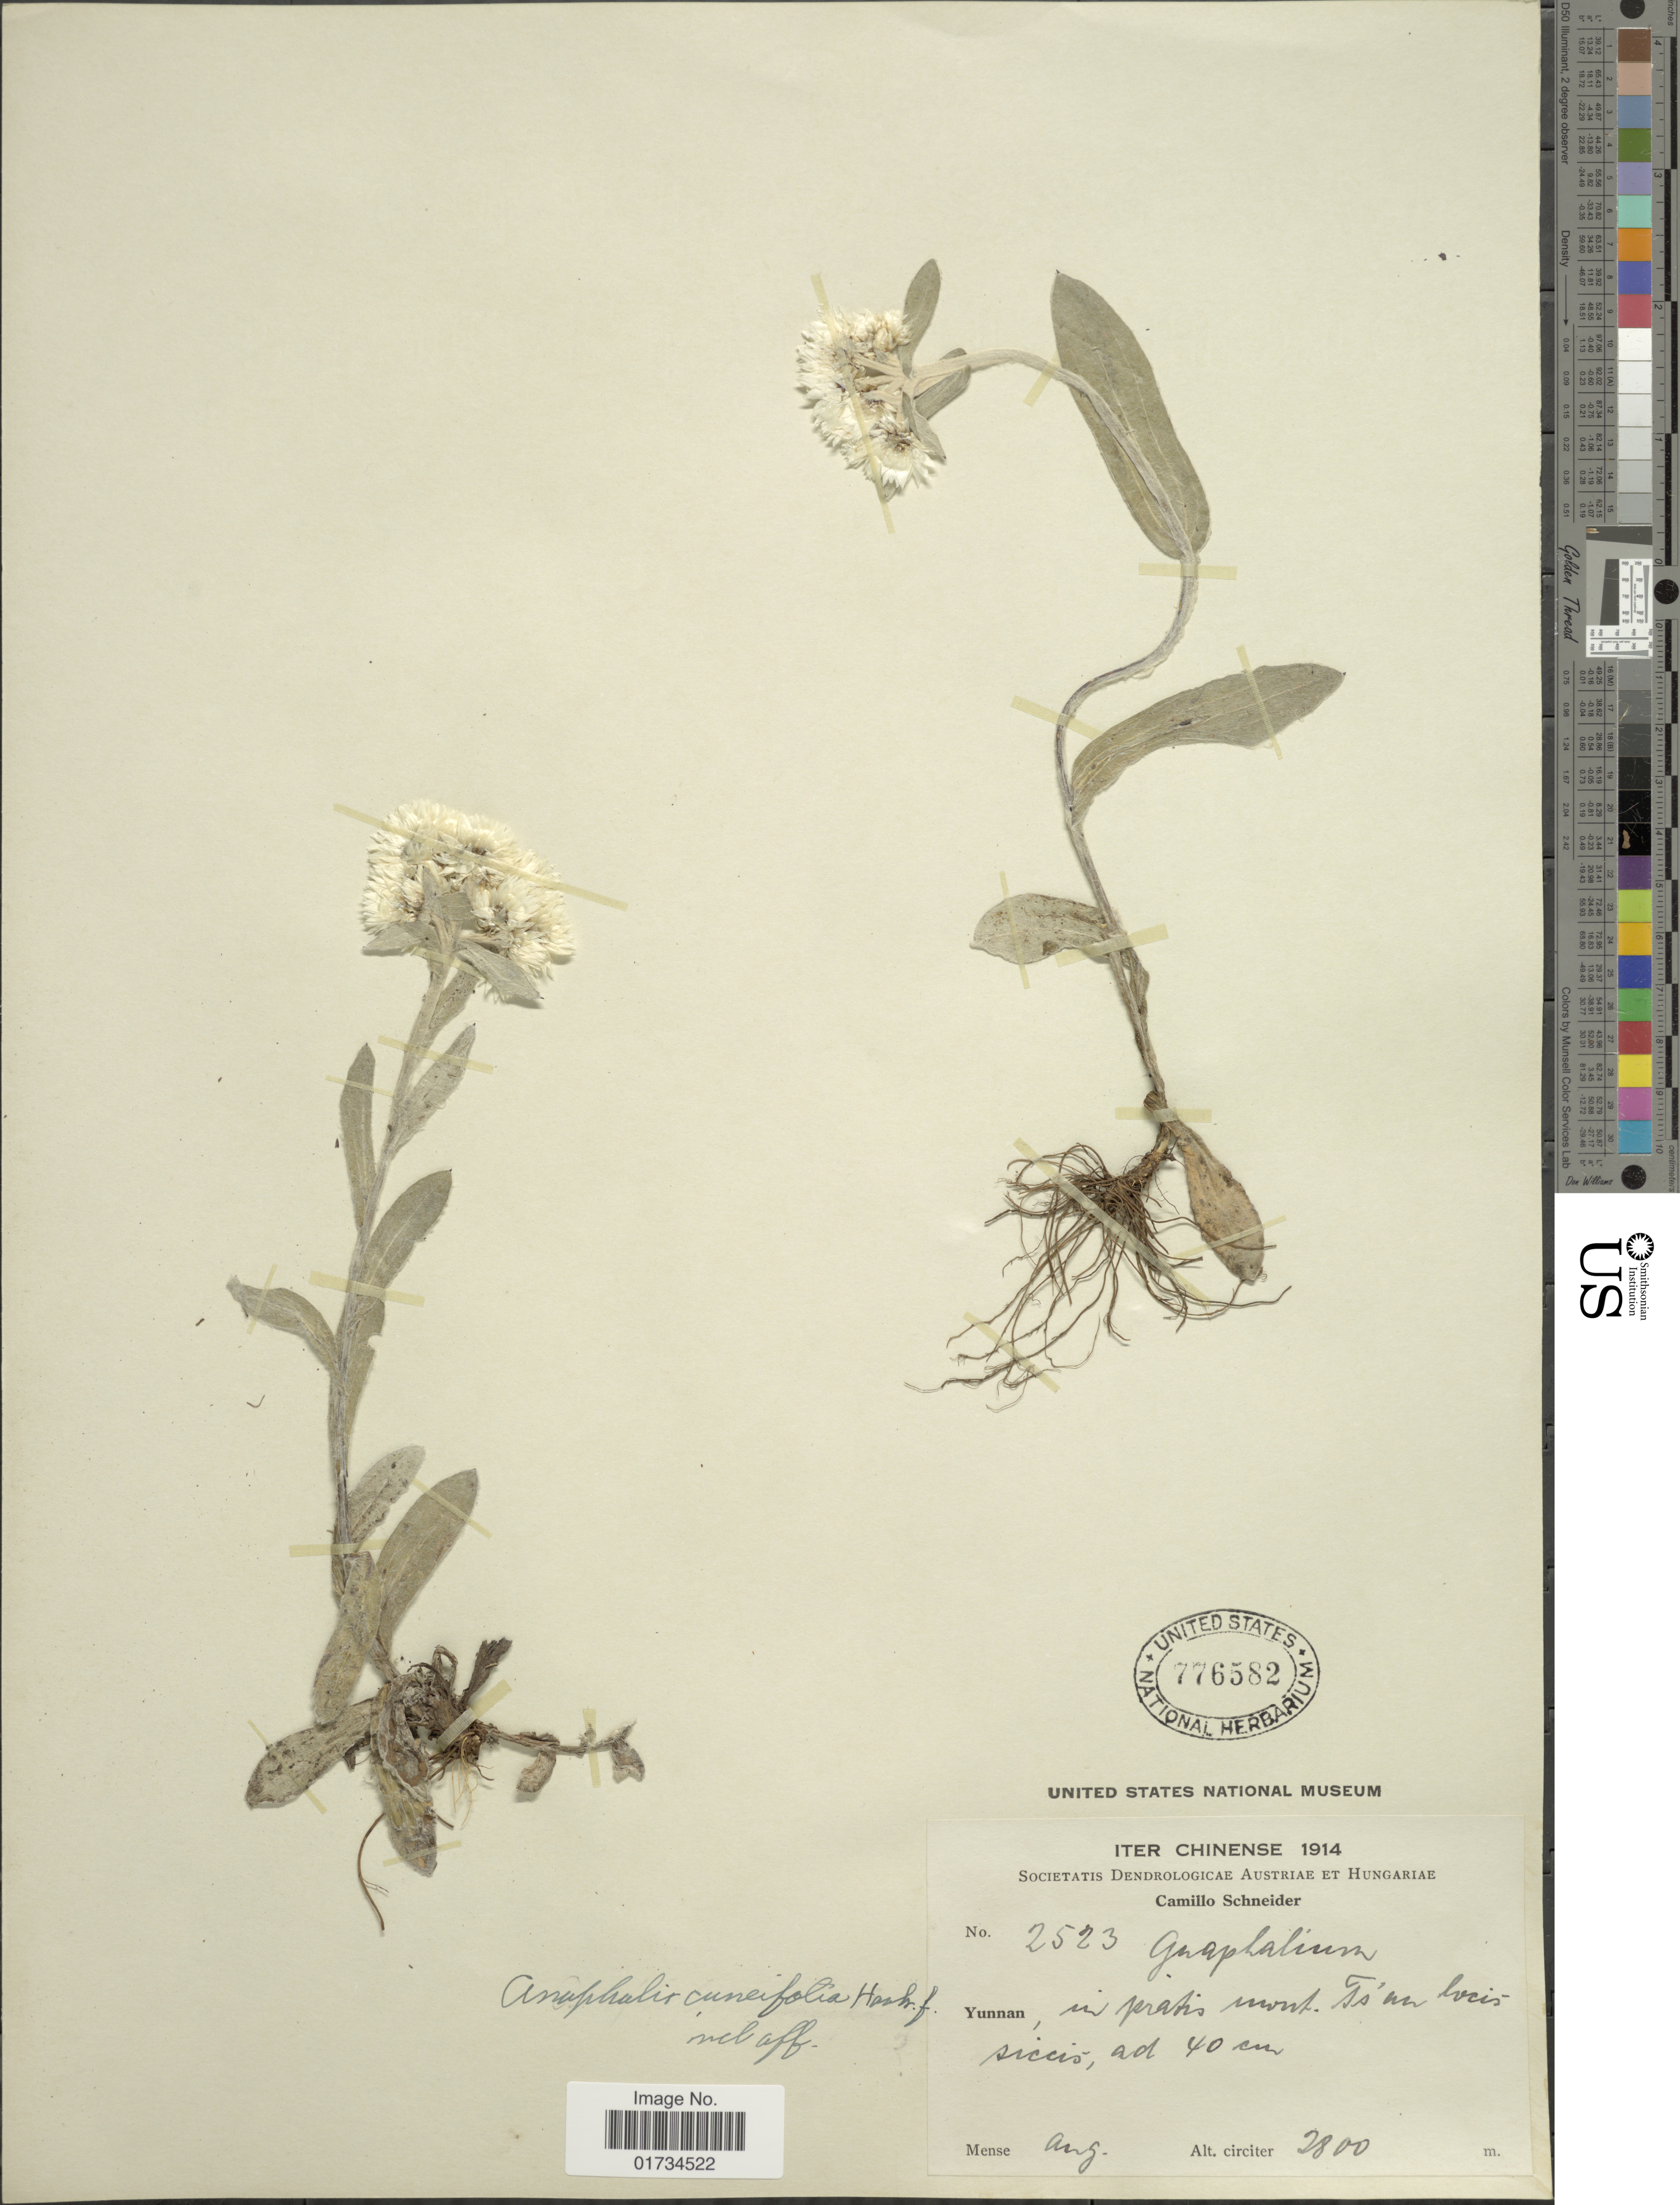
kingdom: Plantae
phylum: Tracheophyta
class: Magnoliopsida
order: Asterales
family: Asteraceae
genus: Anaphalis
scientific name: Anaphalis cuneifolia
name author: Hook. f.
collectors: C. K. Schneider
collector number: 2523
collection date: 1914-08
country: China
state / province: Yunnan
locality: Iter Chinense, Yunnan, in pratis mont. Ts'an locis siccis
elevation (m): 2800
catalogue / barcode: US 776582